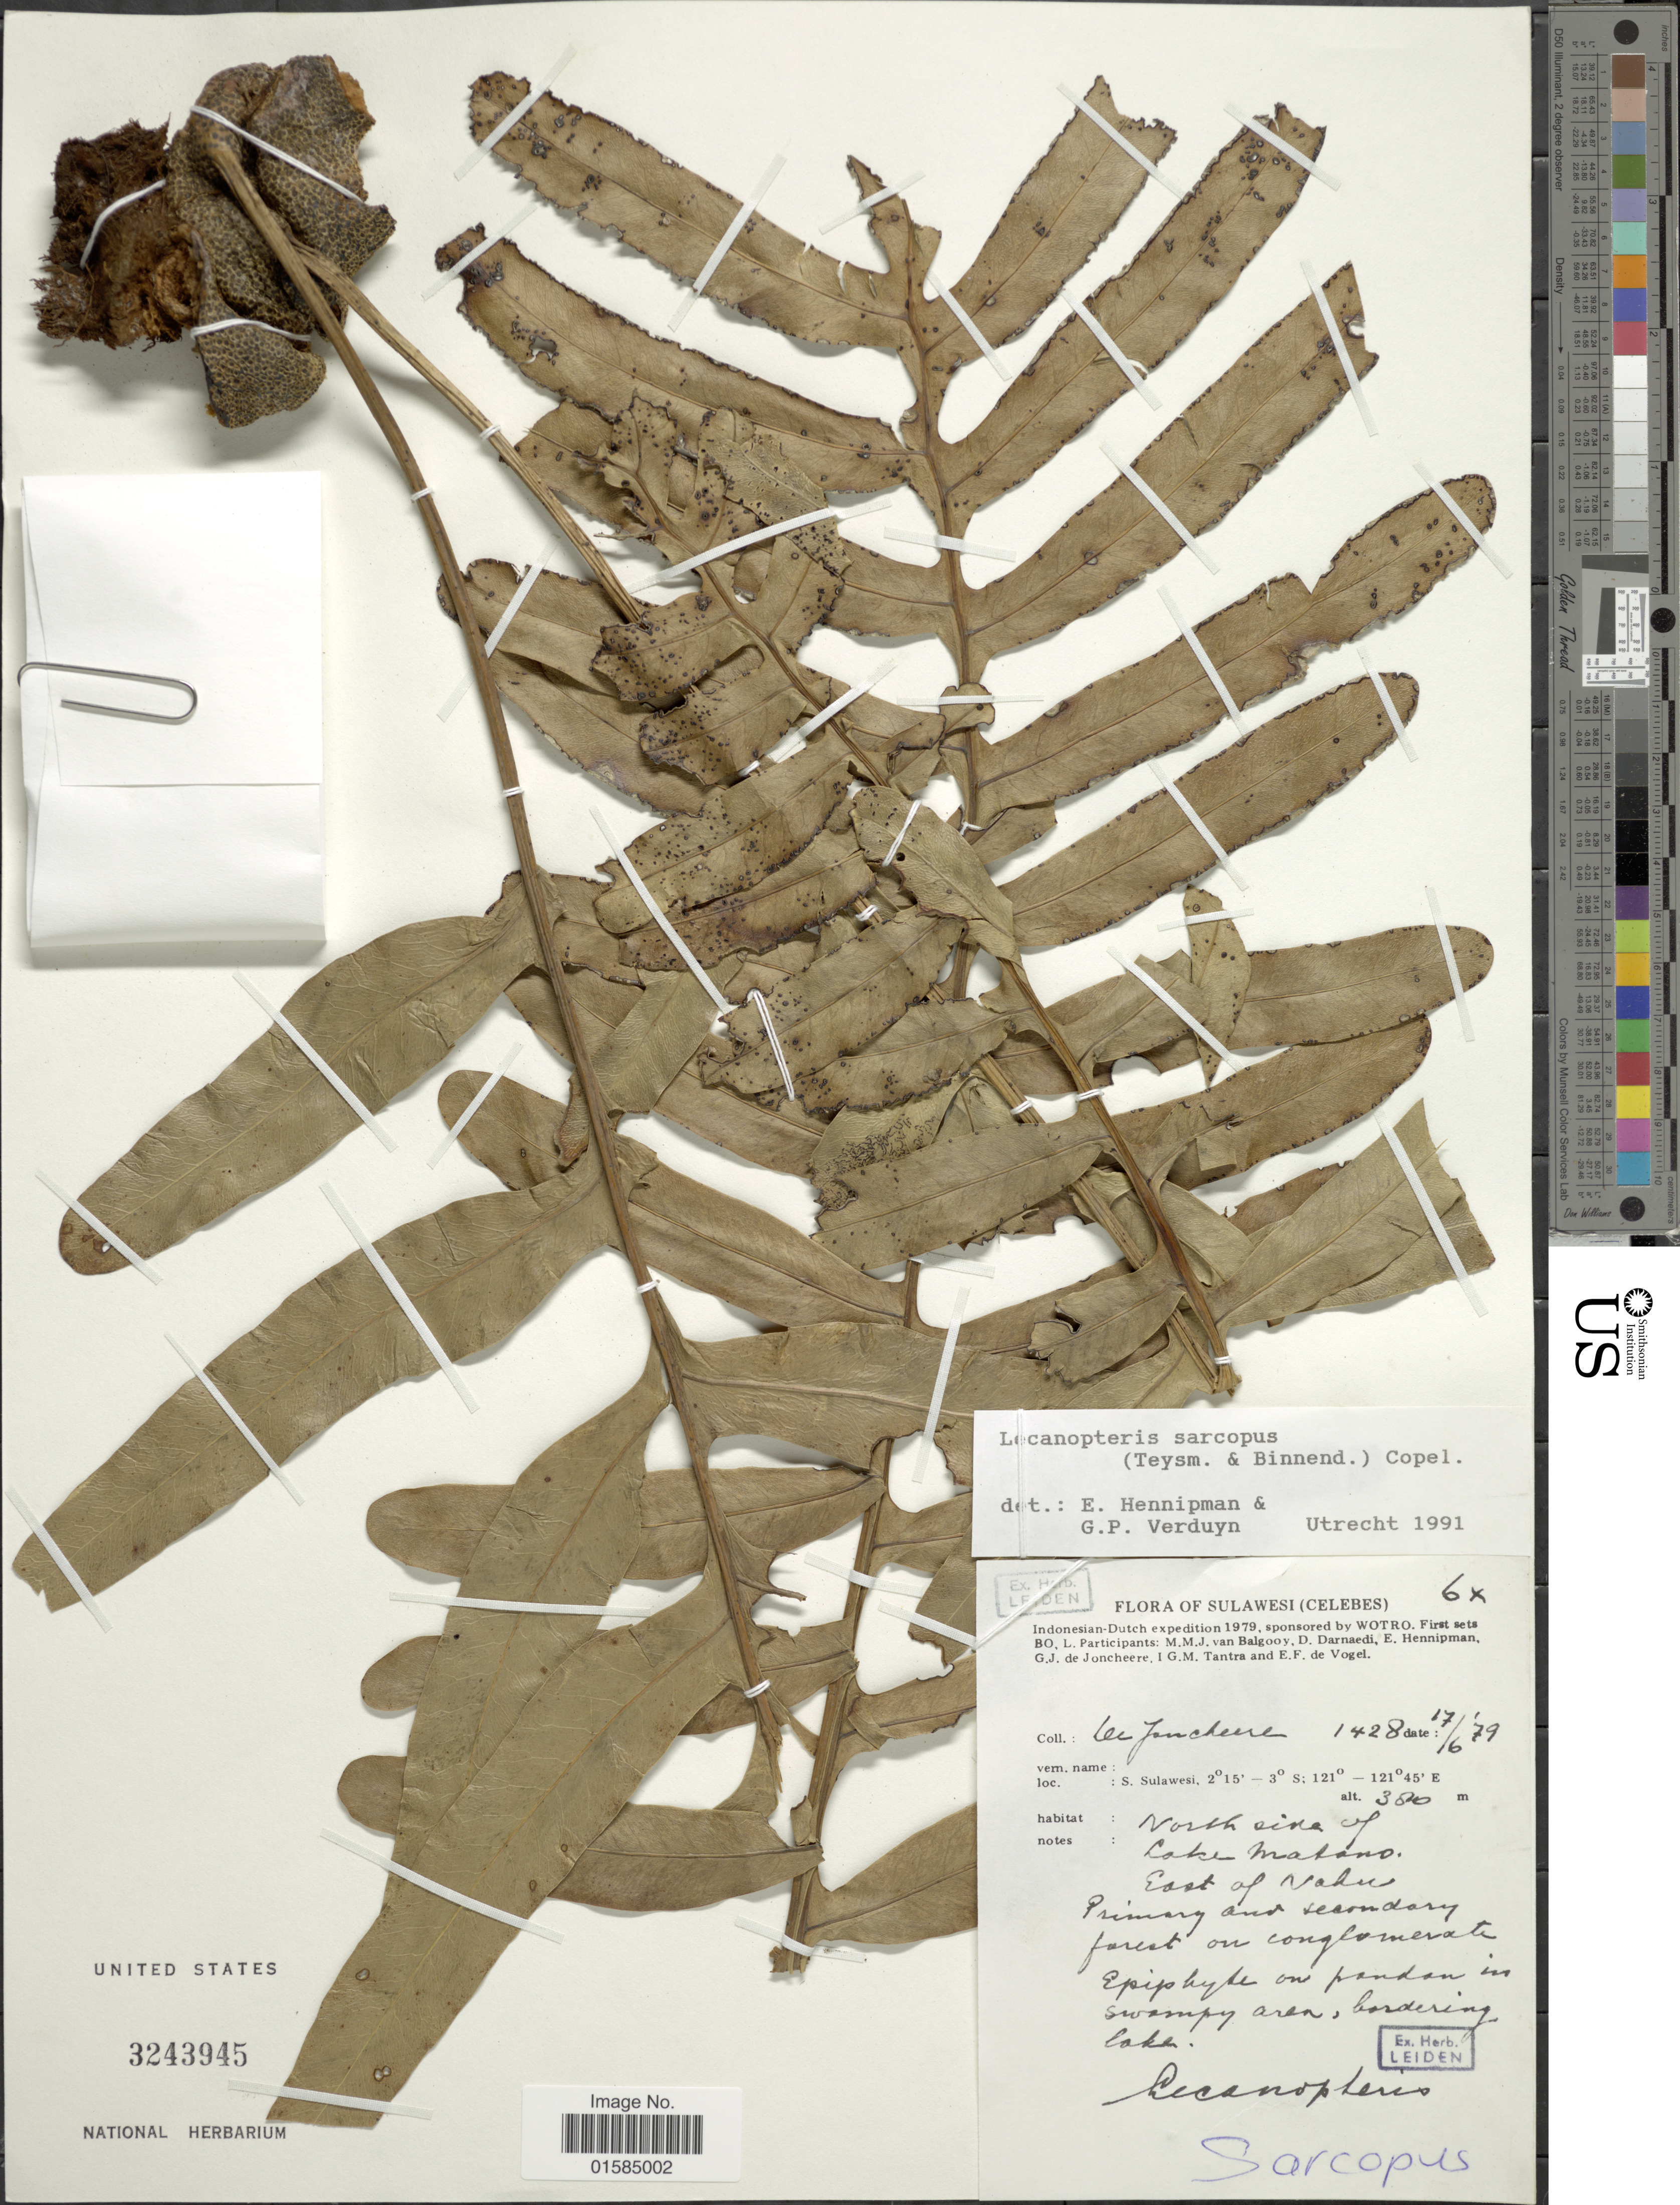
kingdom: Plantae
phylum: Tracheophyta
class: Polypodiopsida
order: Polypodiales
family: Polypodiaceae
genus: Lecanopteris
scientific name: Lecanopteris sarcopus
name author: (Teysm. & Binnend.) Copel.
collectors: G.J. de Joncheere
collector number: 1428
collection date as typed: Transcribed d/m/y: 17/6/79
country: Indonesia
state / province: Sulawesi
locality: Sulawesi (Celebes), S. Sulawesi, north side of Lake Matano, East of Naku [interpreted]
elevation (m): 3500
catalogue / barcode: US 3243945